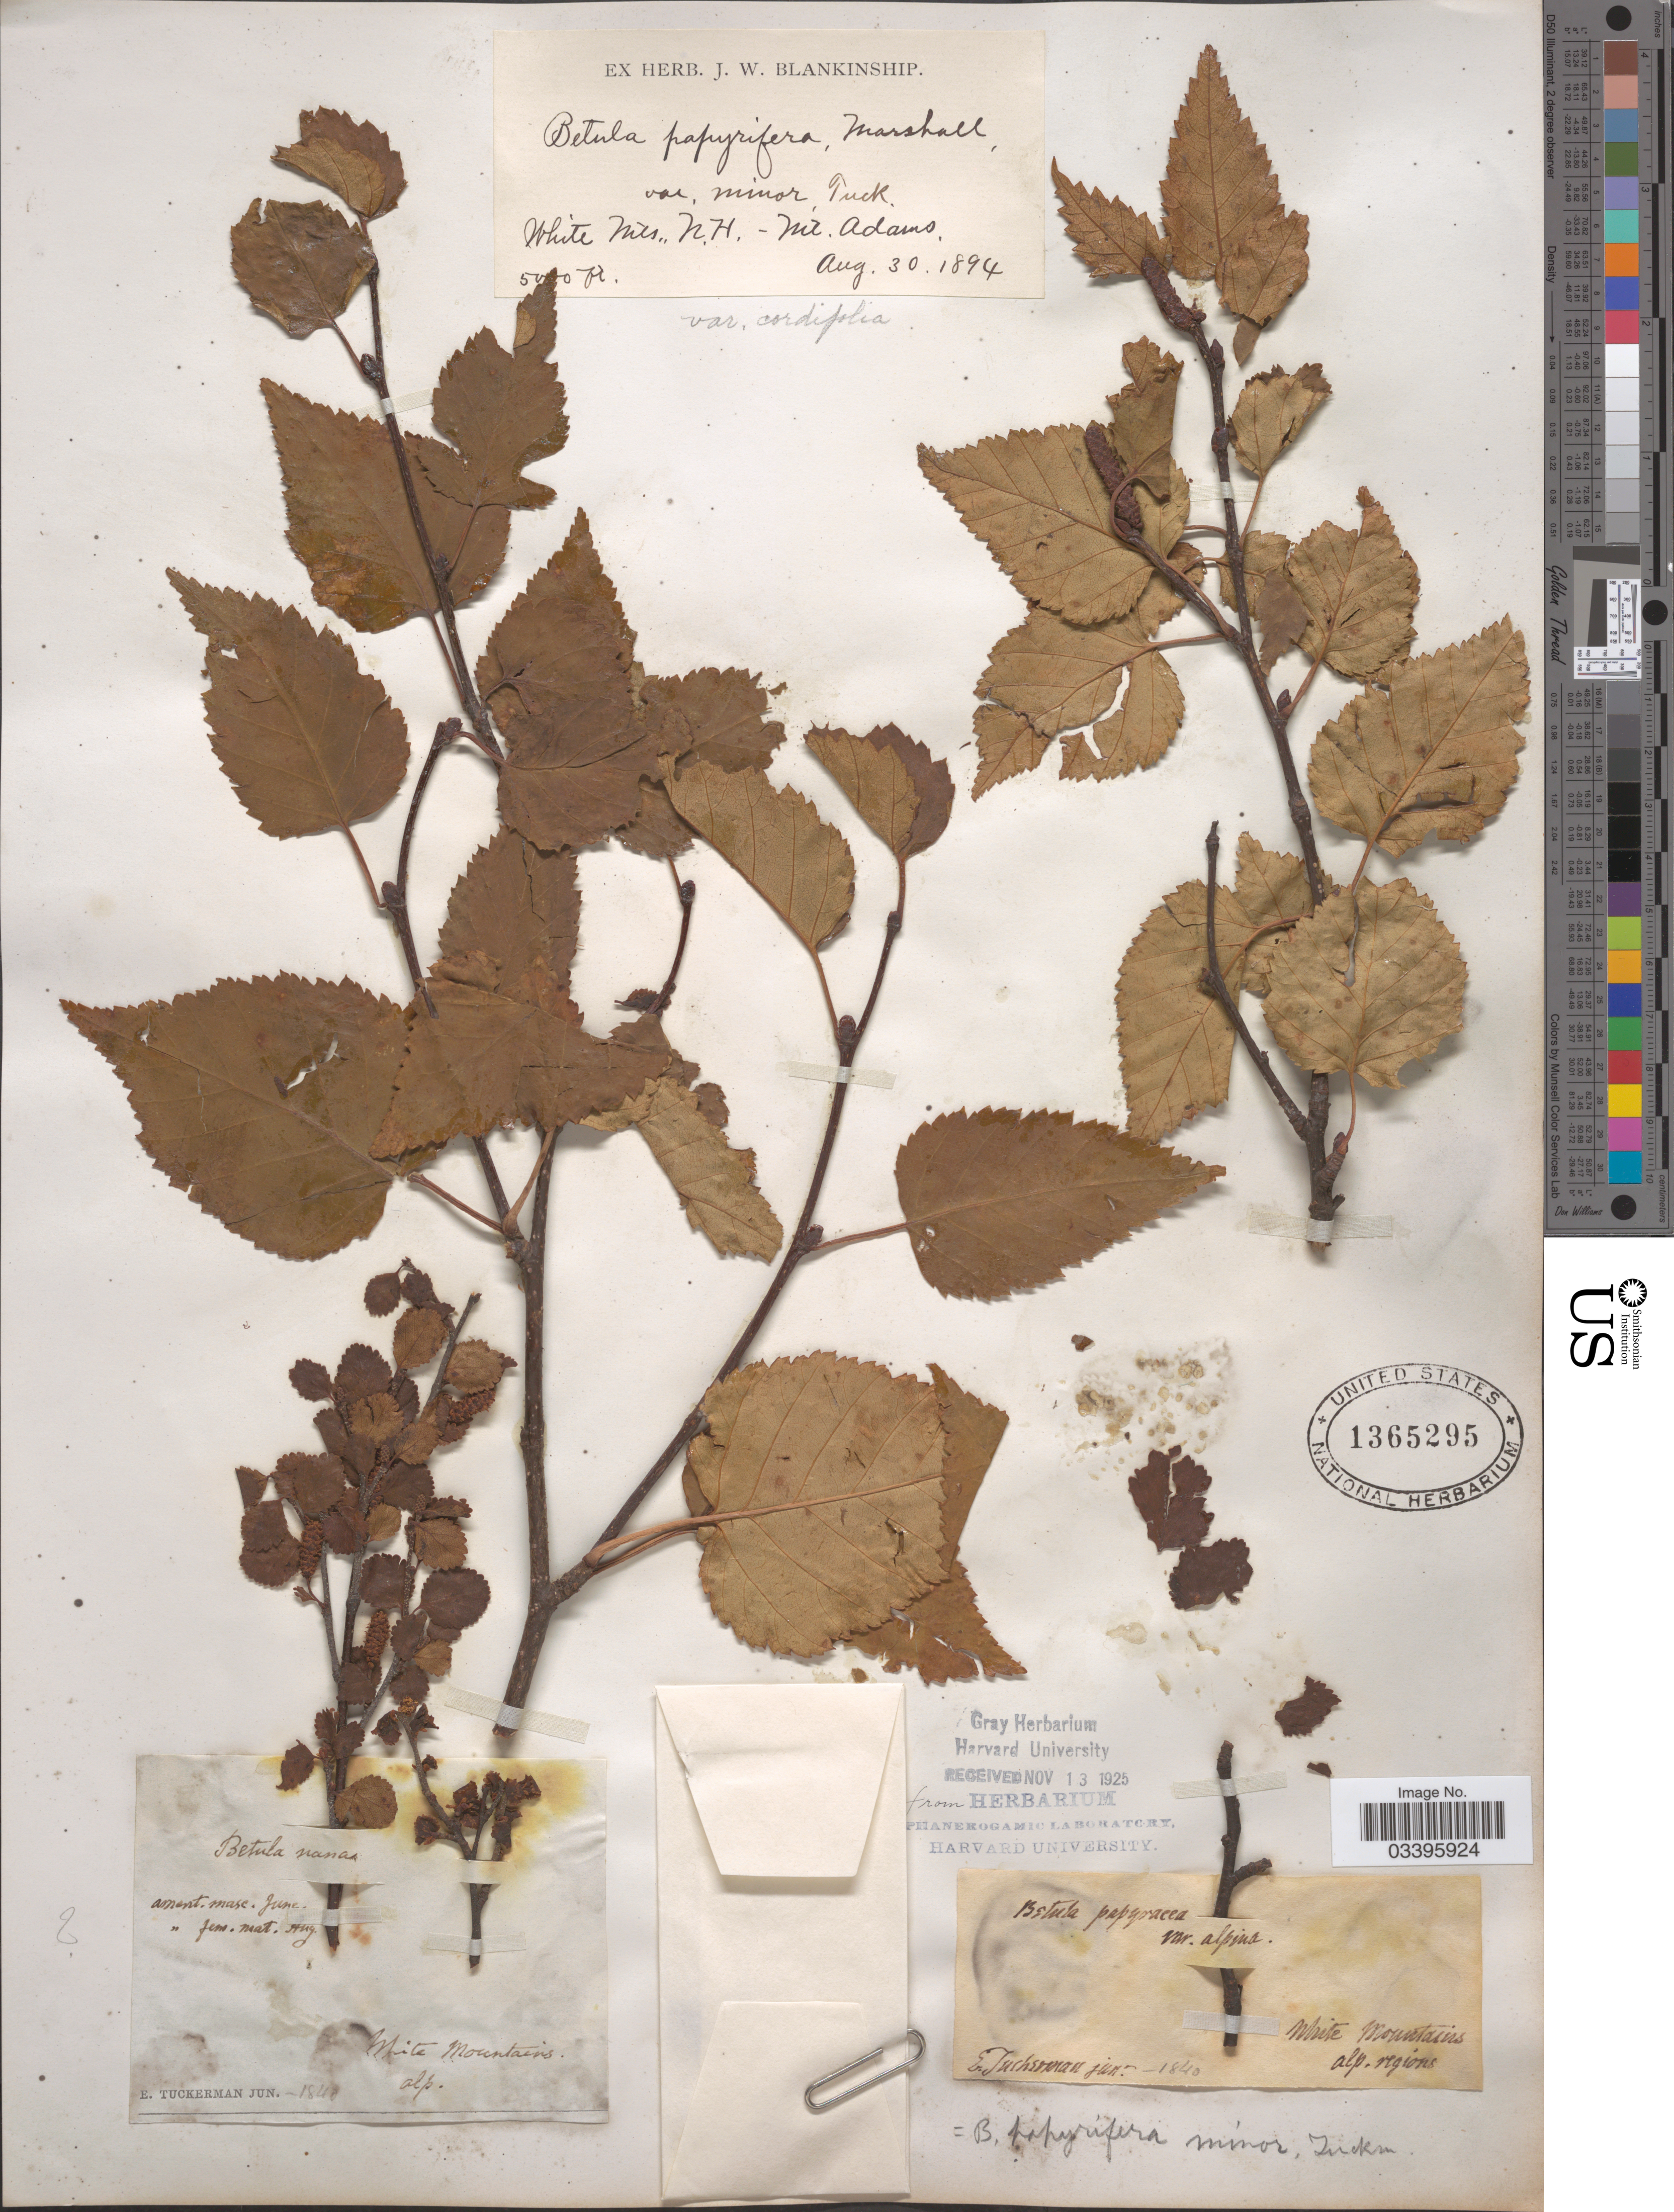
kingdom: Plantae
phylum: Tracheophyta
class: Magnoliopsida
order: Fagales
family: Betulaceae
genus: Betula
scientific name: Betula minor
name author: (Tuck.) Fernald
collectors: ex herb. J. W. Blankinship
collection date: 1894-08-30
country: United States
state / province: New Hampshire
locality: White Mts. - Mt. Adams.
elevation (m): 1524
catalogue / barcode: US 1365295